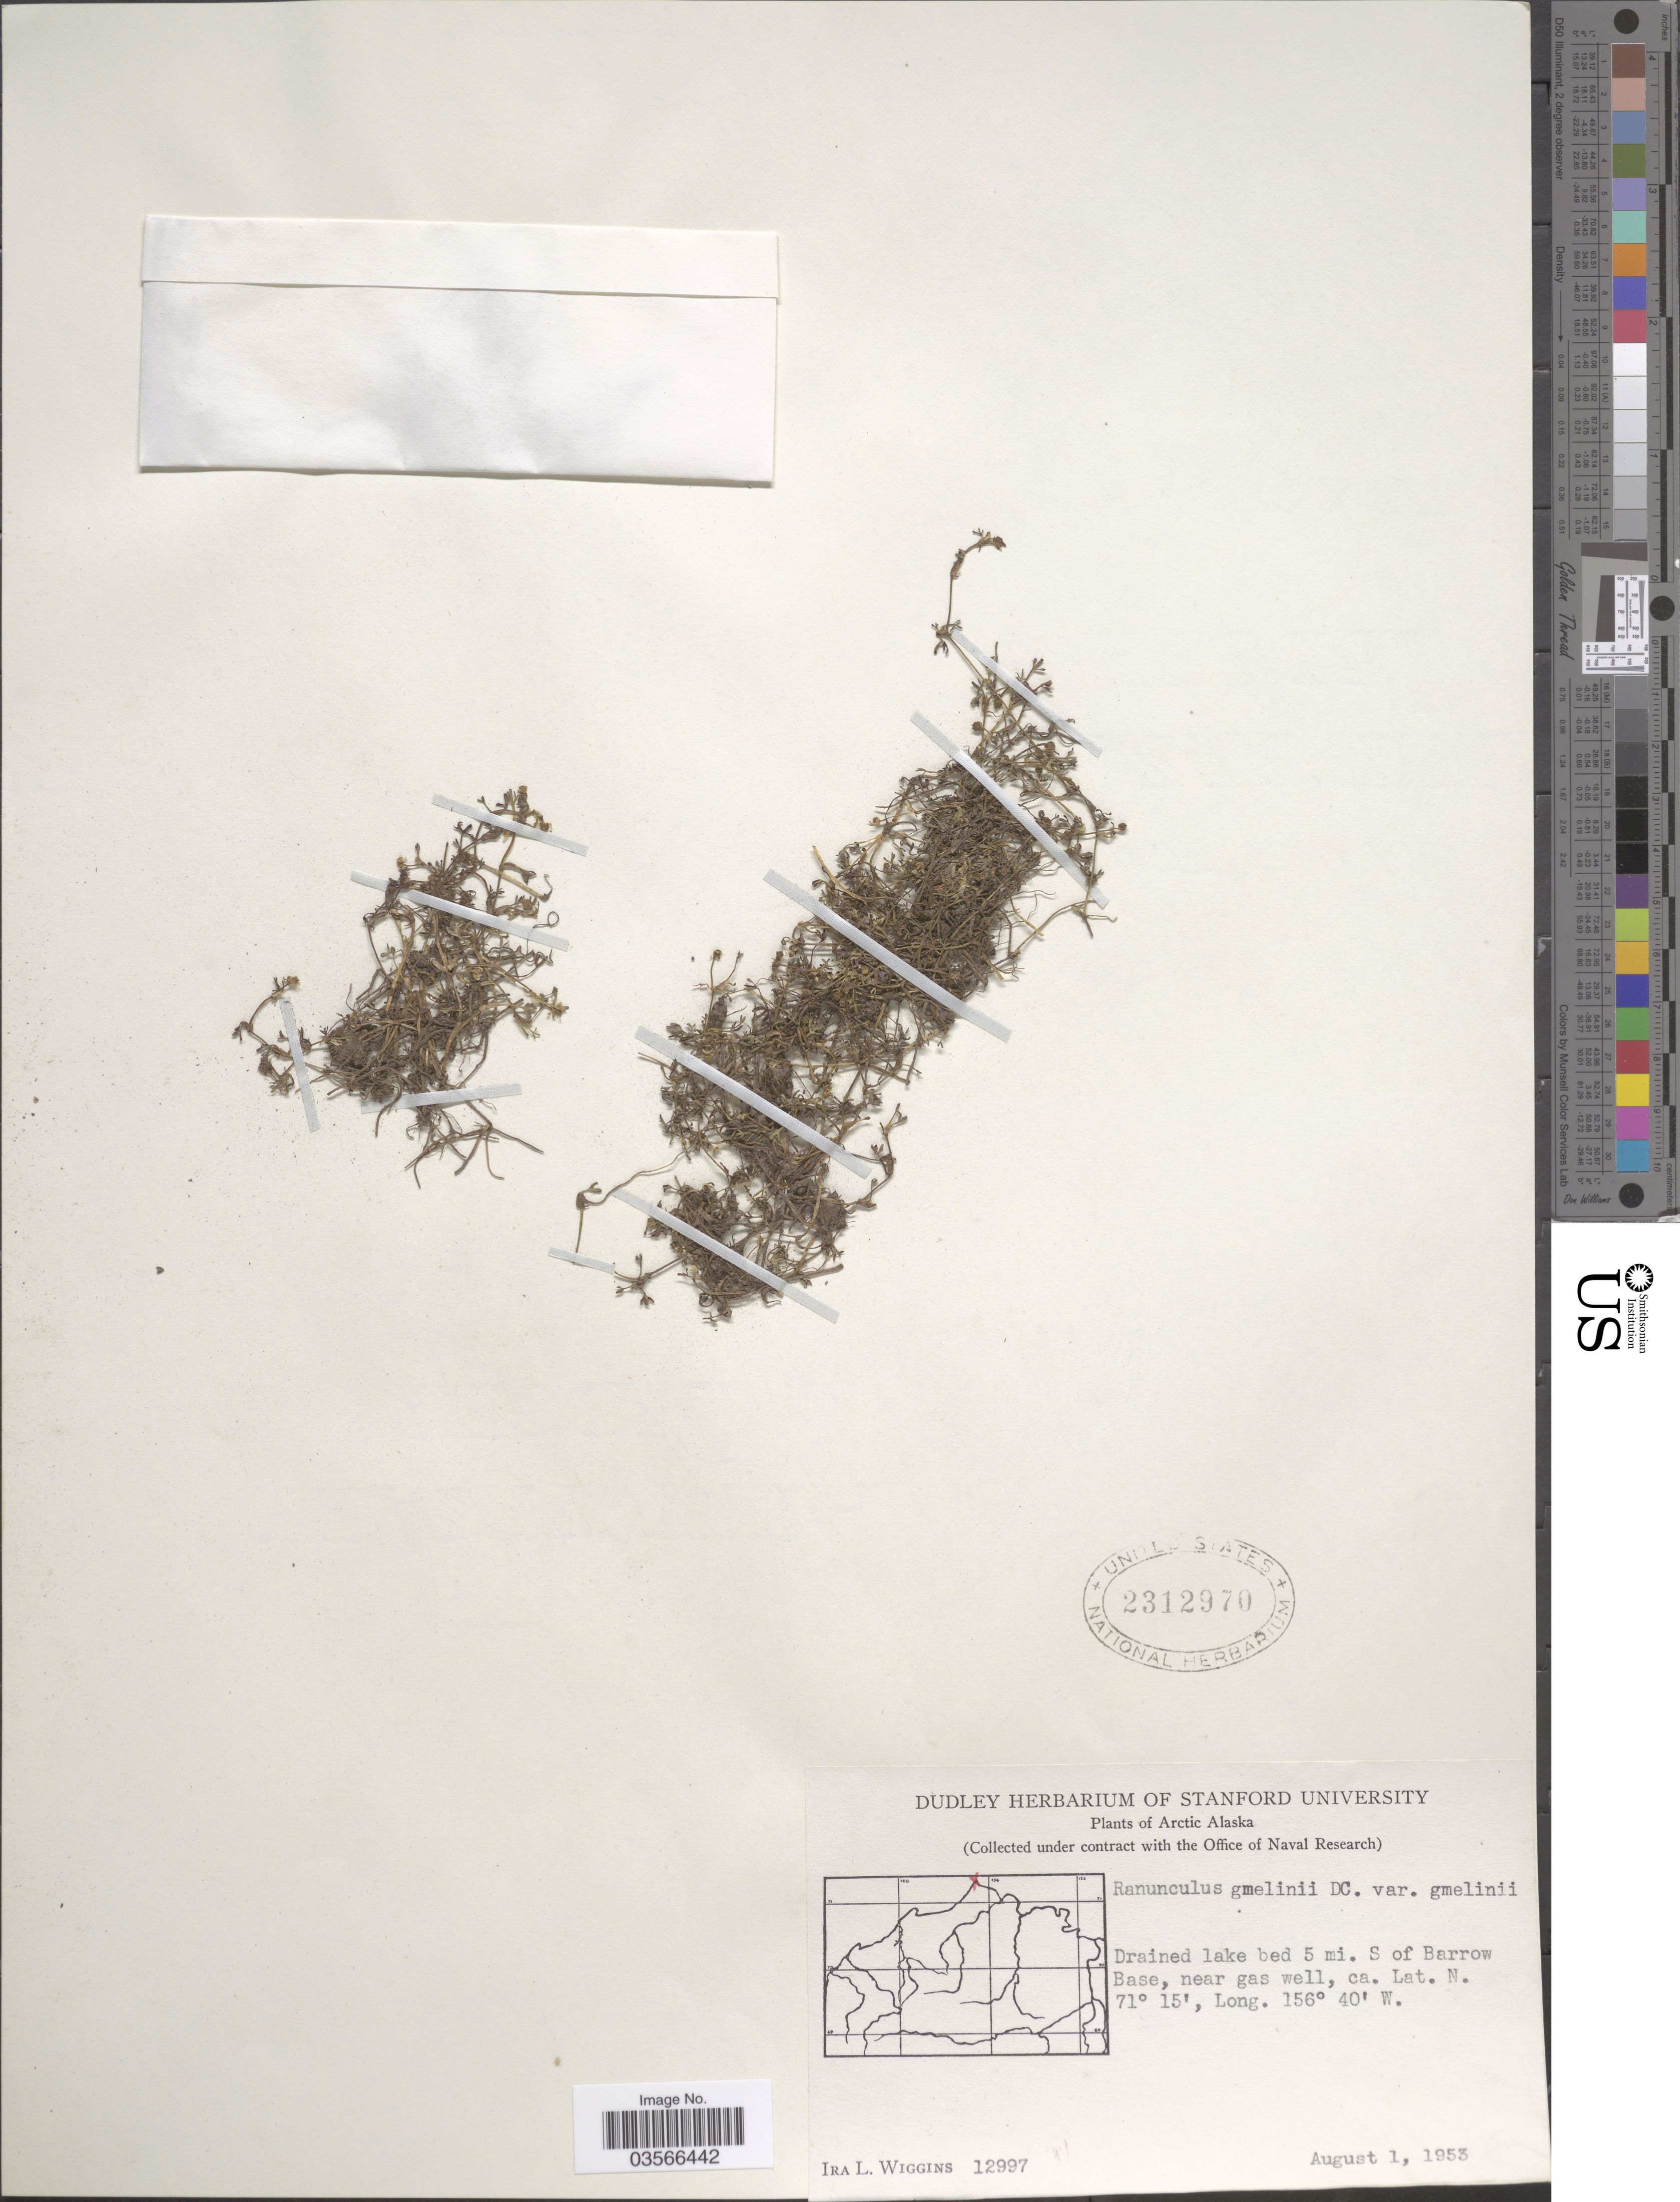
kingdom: Plantae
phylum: Tracheophyta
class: Magnoliopsida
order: Ranunculales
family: Ranunculaceae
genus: Ranunculus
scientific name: Ranunculus gmelinii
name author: DC.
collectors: I. L. Wiggins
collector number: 12997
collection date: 1953-08-01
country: United States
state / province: Alaska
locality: Arctic Alaska. Drained lake bed 5 mi. S of Barrow Base, near gas well.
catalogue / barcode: US 2312970